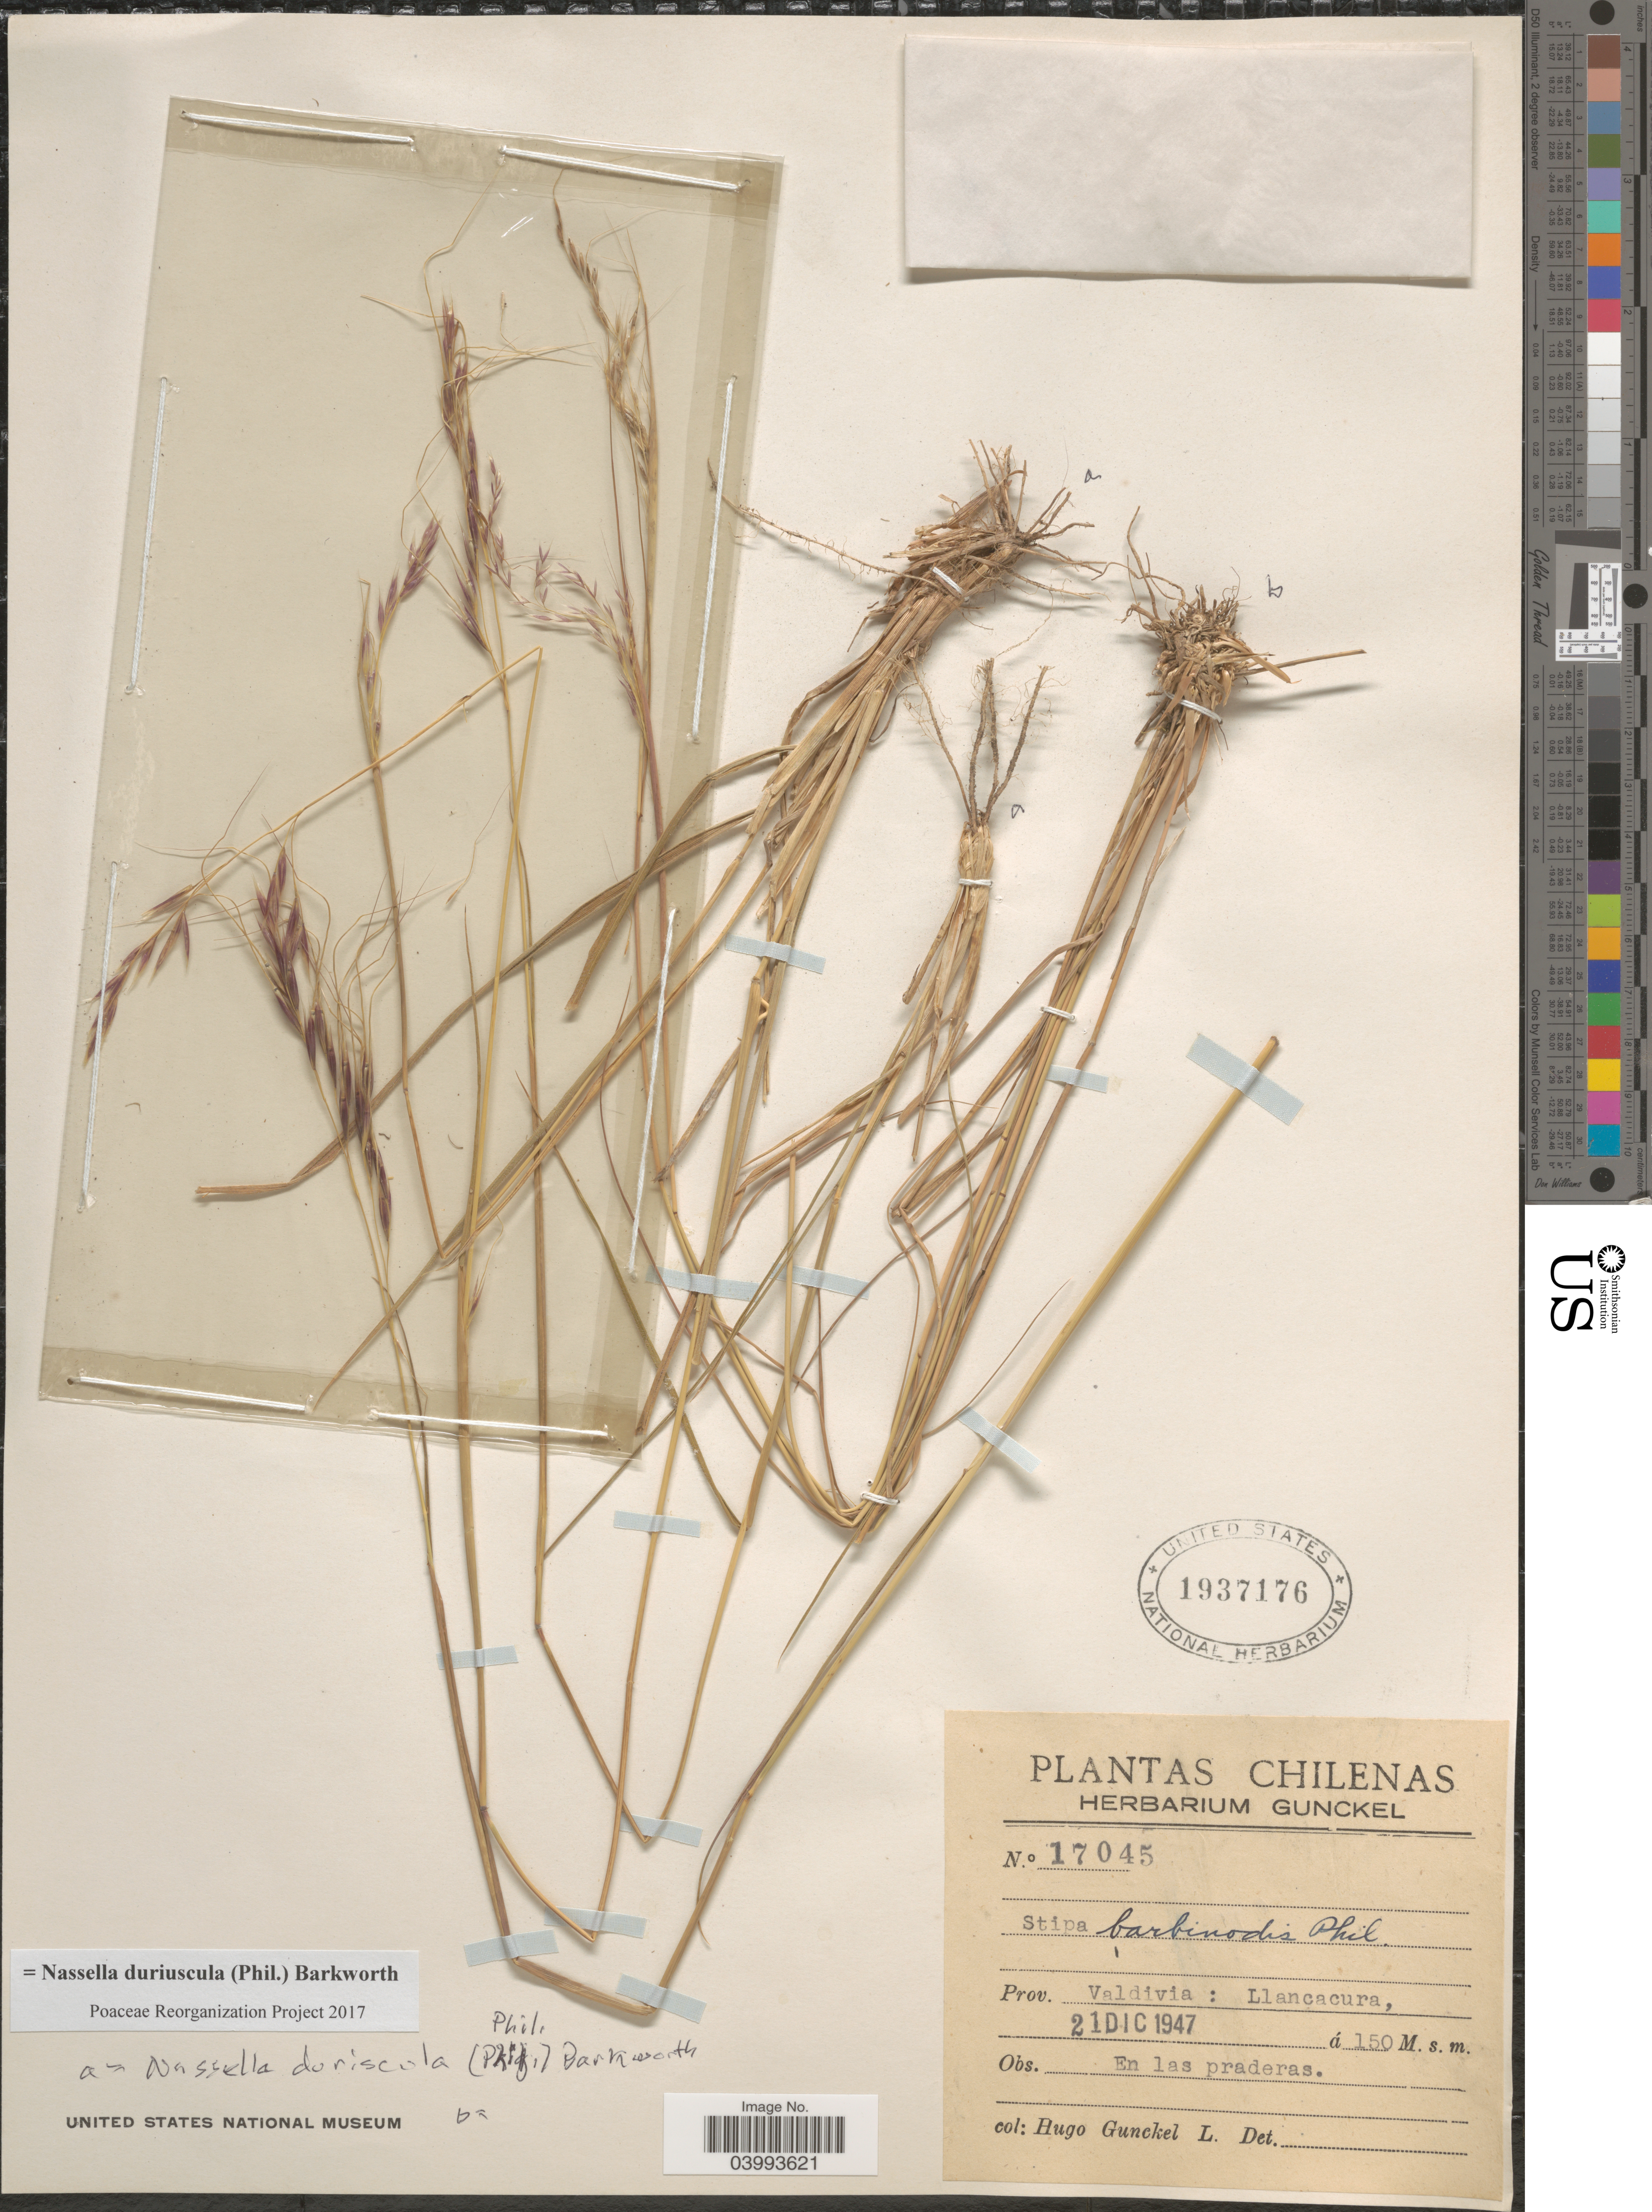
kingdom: Plantae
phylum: Tracheophyta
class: Liliopsida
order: Poales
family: Poaceae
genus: Nassella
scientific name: Nassella duriuscula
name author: (Phil.) Barkworth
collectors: H. Gunckel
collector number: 17045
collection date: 1947-12-21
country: Chile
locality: Prov. Valdivia: Llancacura.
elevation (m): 150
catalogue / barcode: US 1937176